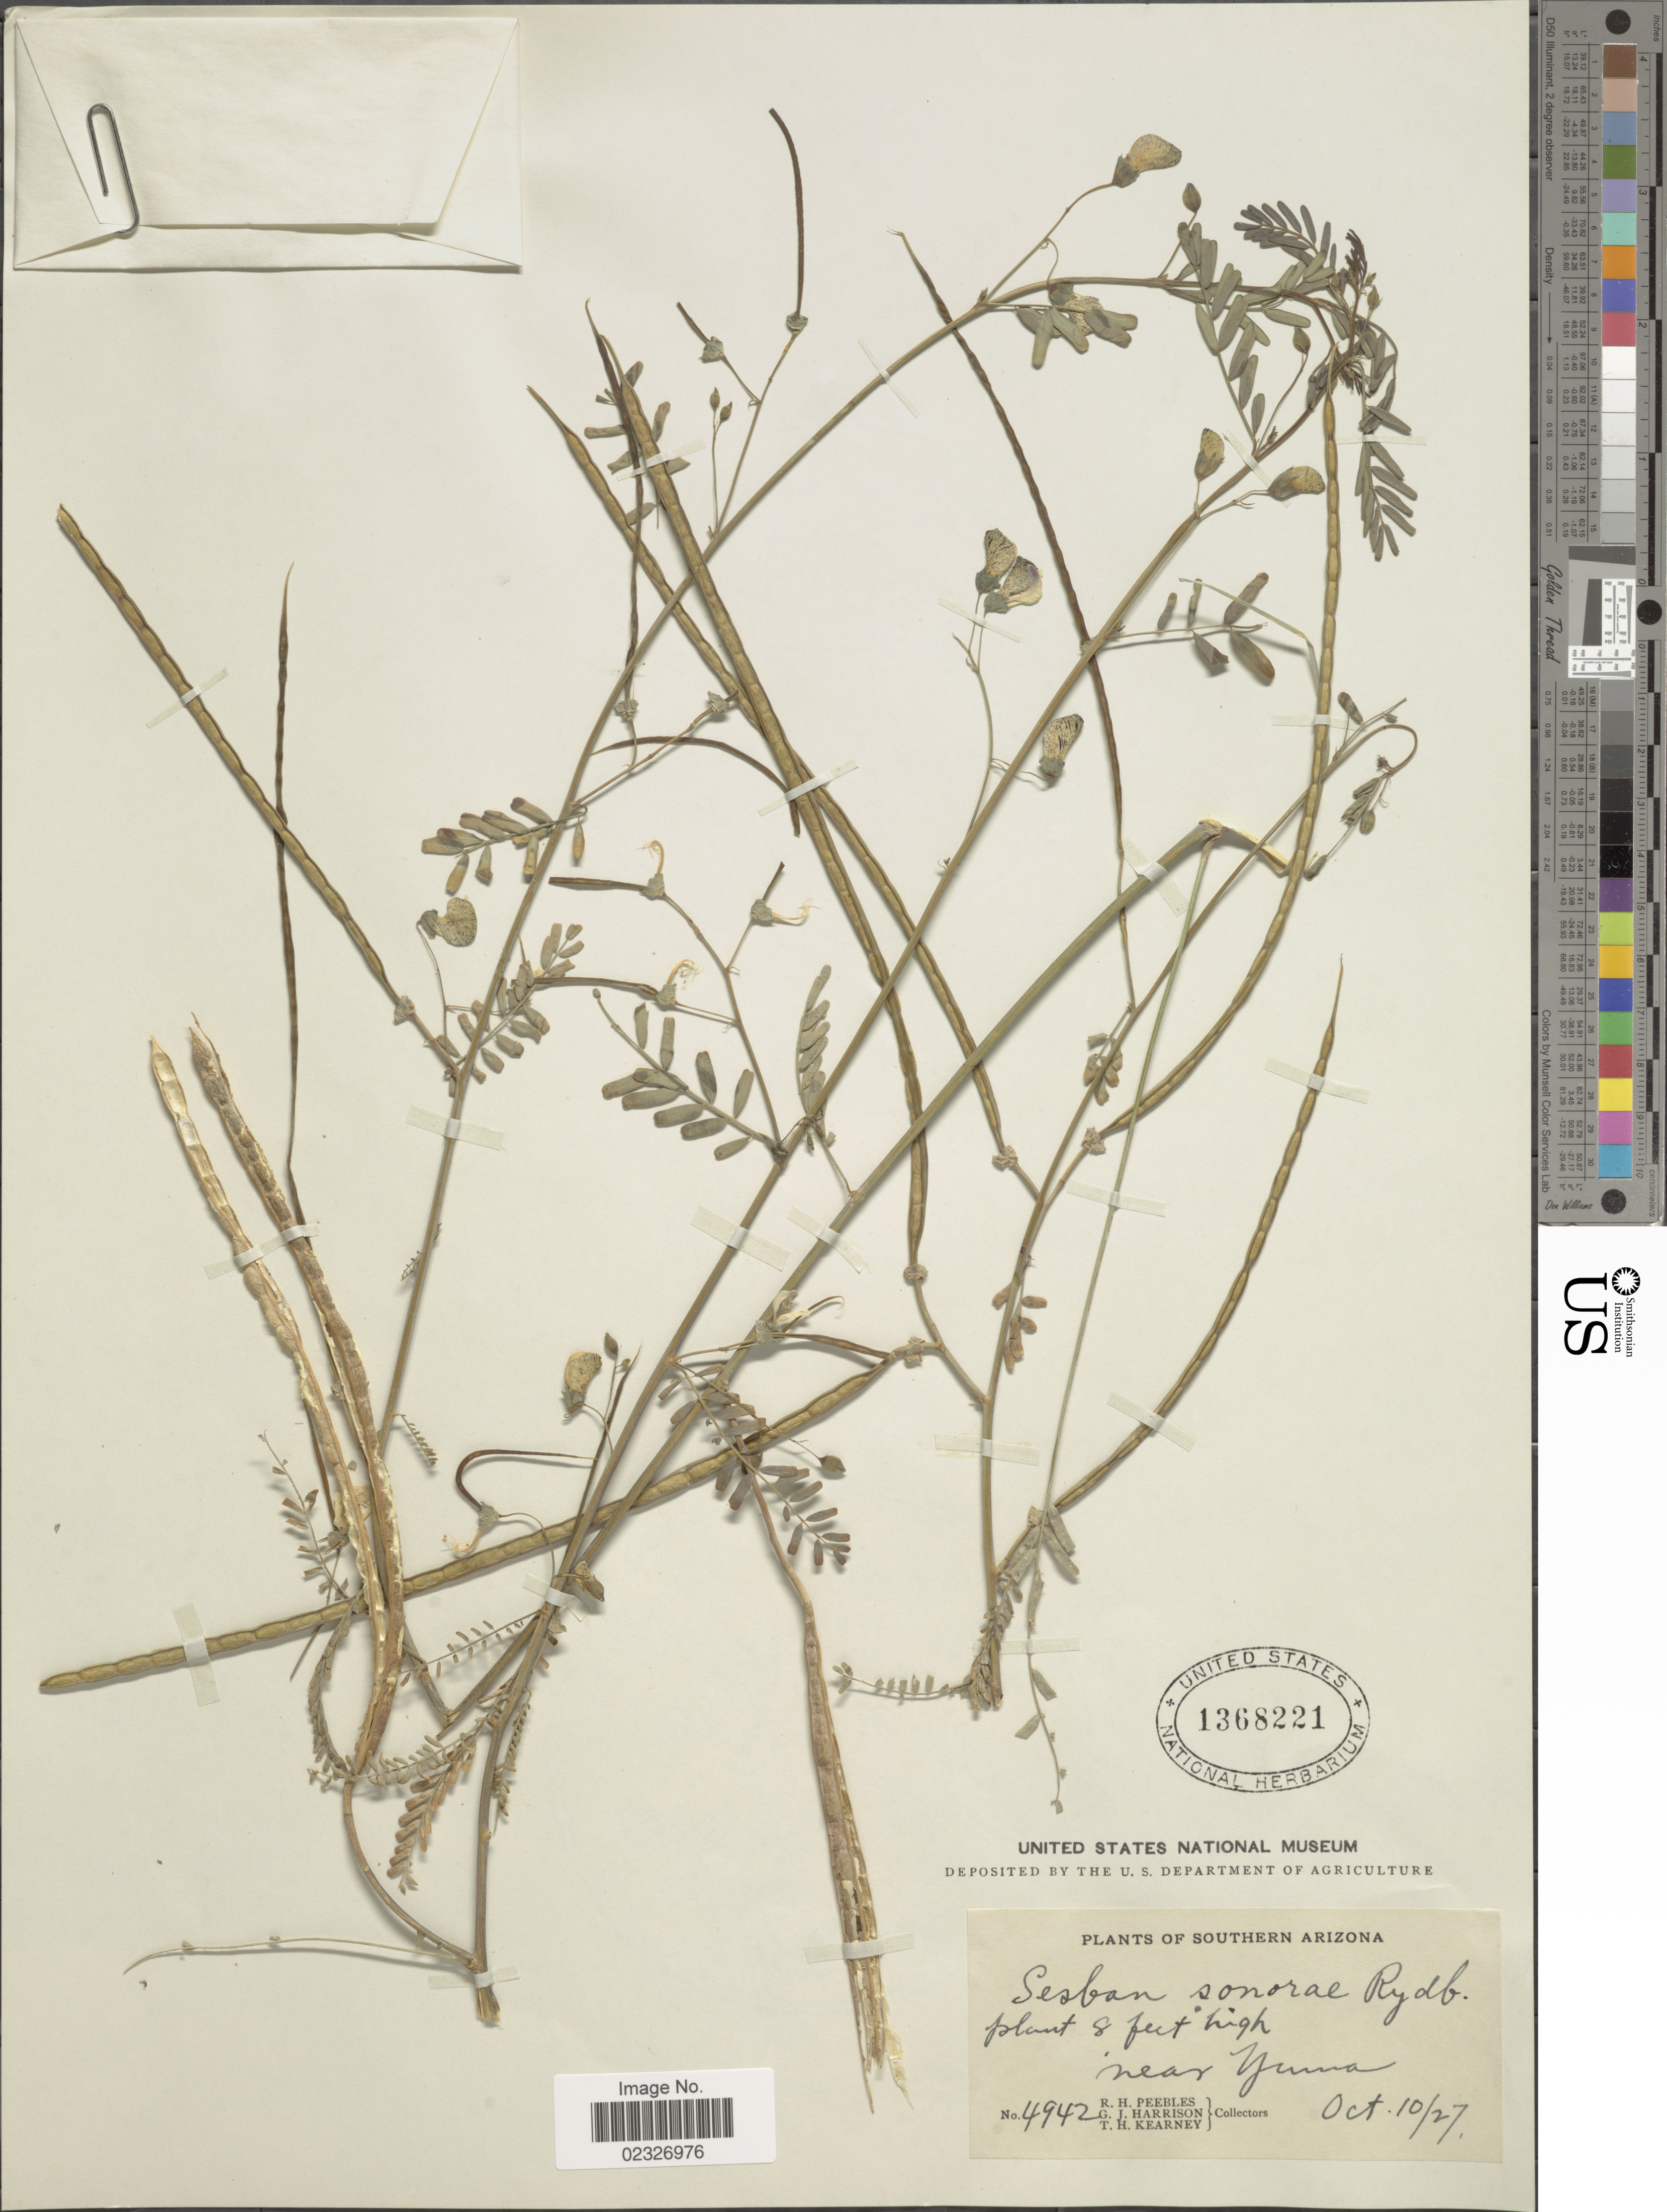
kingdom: Plantae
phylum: Tracheophyta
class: Magnoliopsida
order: Fabales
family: Fabaceae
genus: Sesbania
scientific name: Sesbania sonorae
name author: Rydb.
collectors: R. H. Peebles, G. J. Harrison & T. H. Kearney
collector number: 4942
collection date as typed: Transcribed d/m/y: 10/10/27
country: United States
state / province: Arizona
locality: Southern Arizona, near Yuma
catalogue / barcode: US 1368221